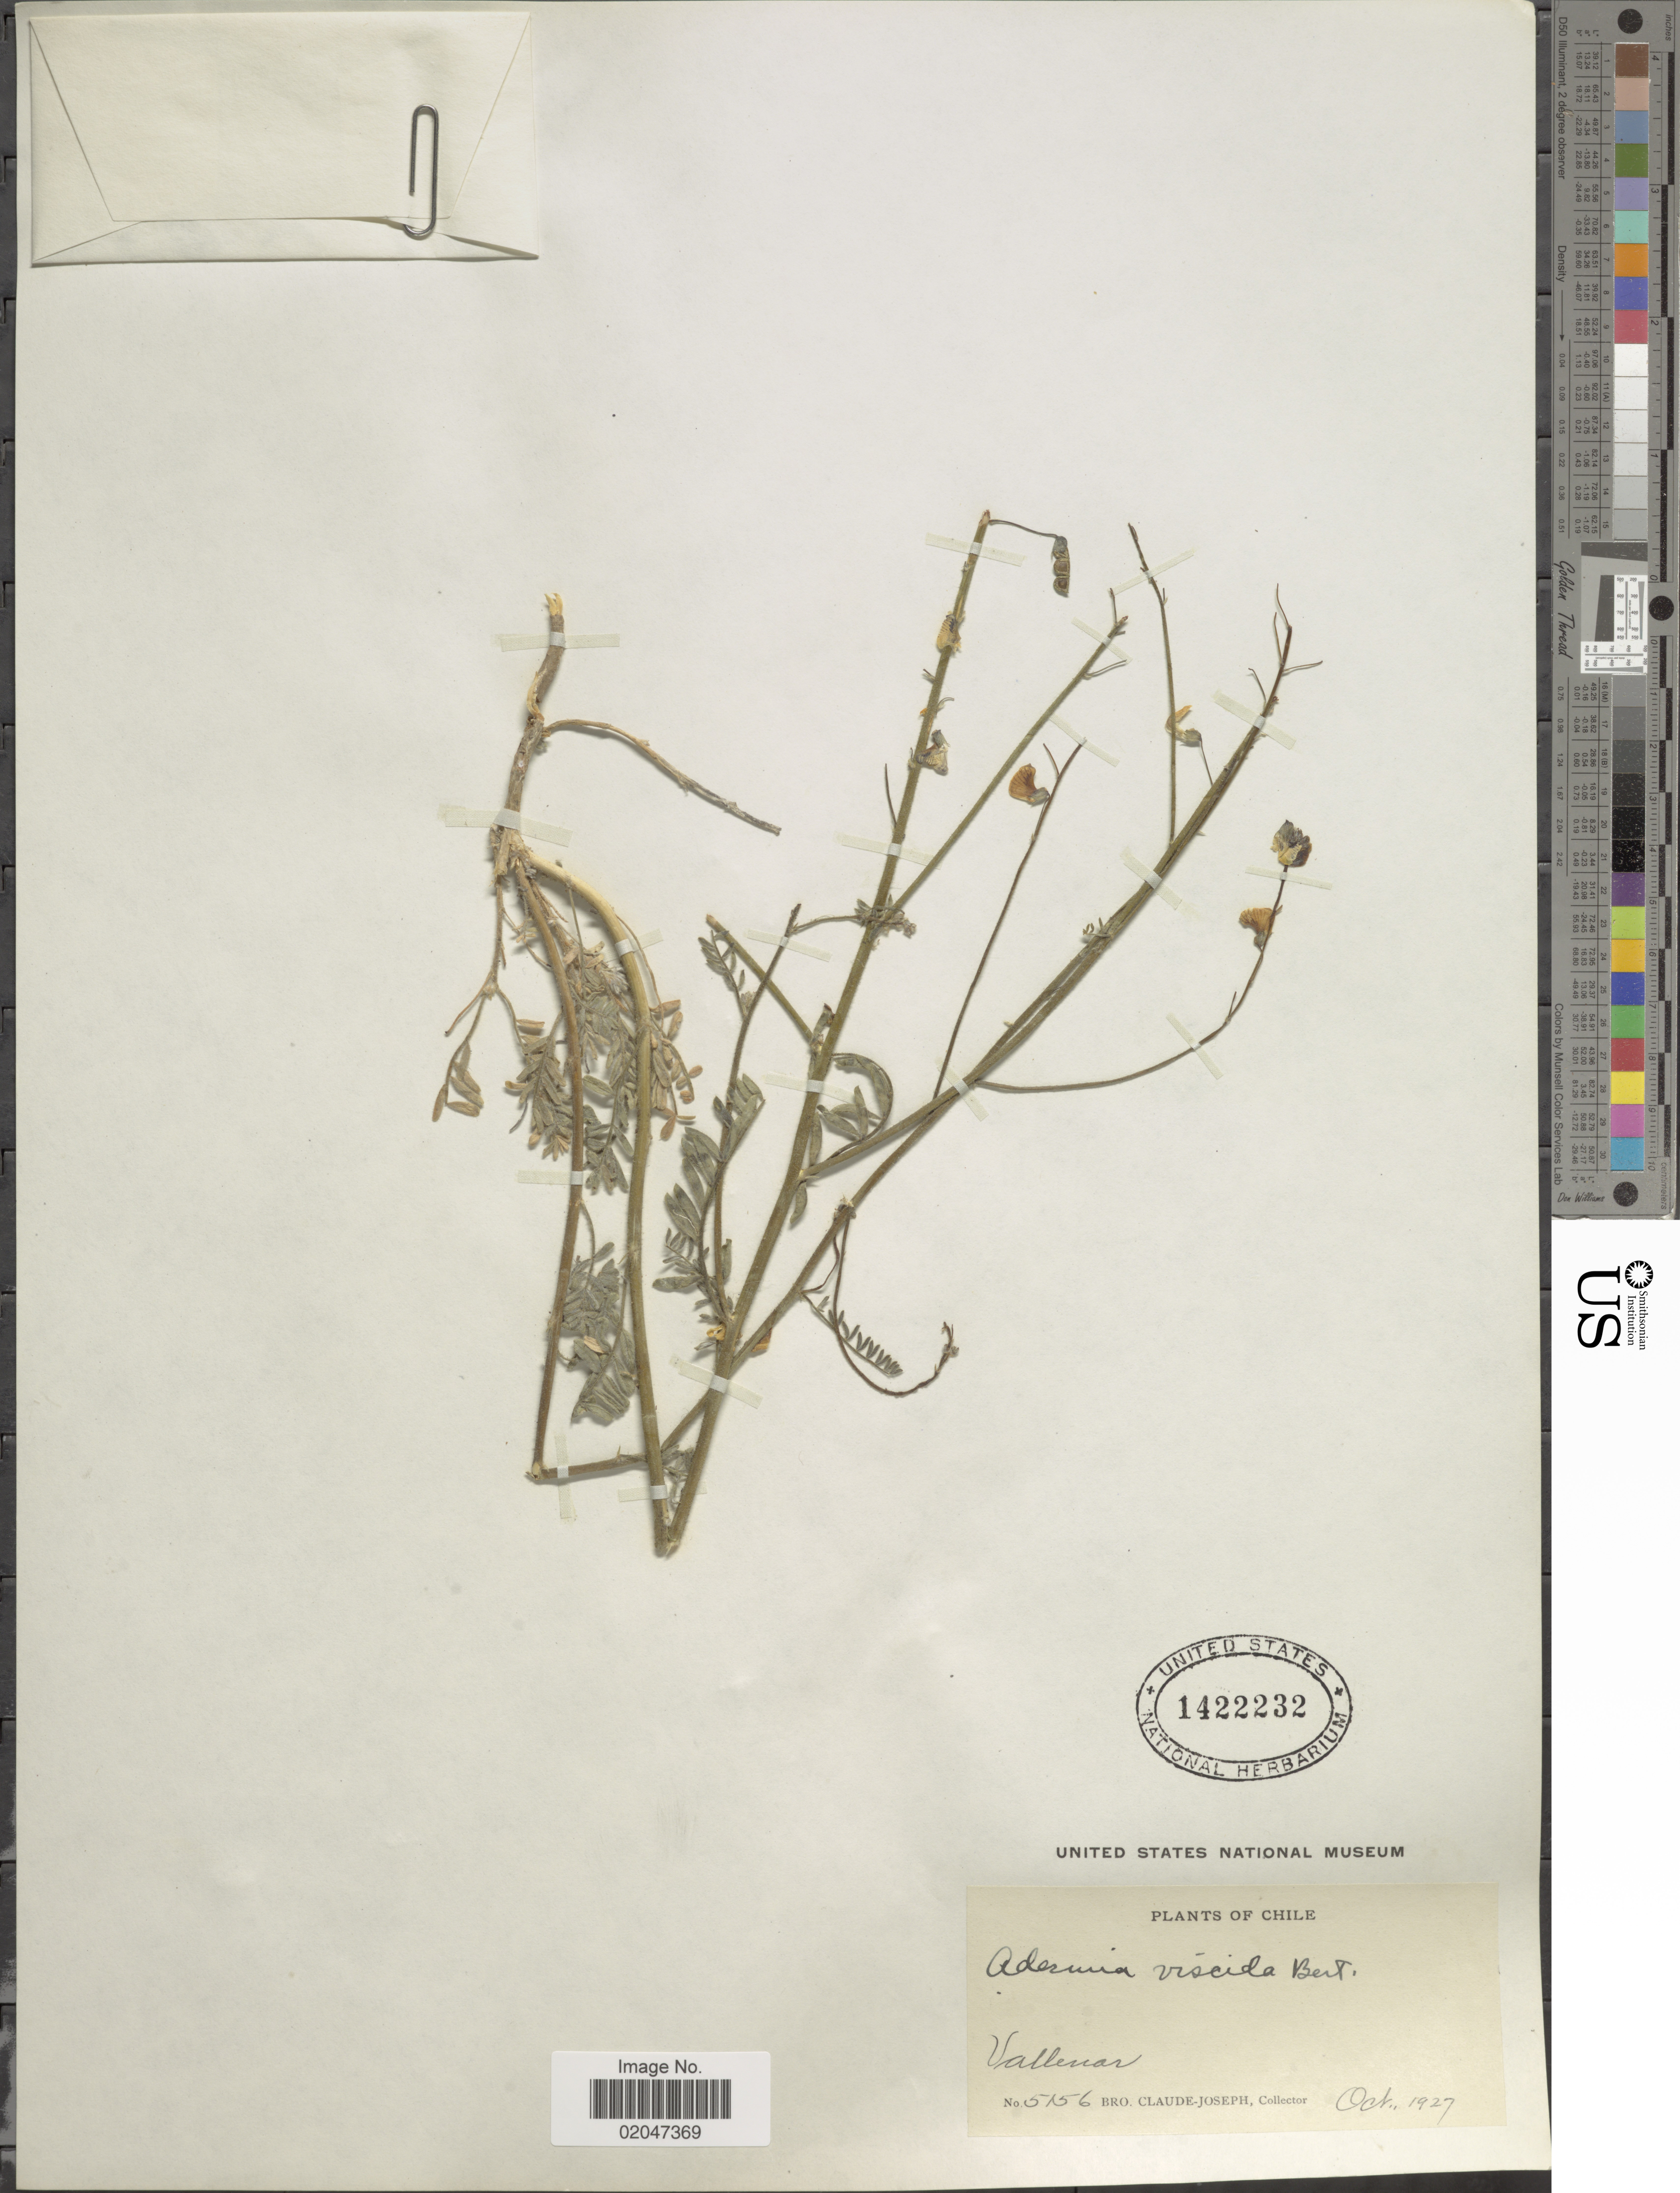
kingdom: Plantae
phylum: Tracheophyta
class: Magnoliopsida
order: Fabales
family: Fabaceae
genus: Adesmia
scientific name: Adesmia viscida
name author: Bertero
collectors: Bro. Claude-Joseph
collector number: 5156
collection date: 1927-10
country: Chile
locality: Vallenar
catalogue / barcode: US 1422232